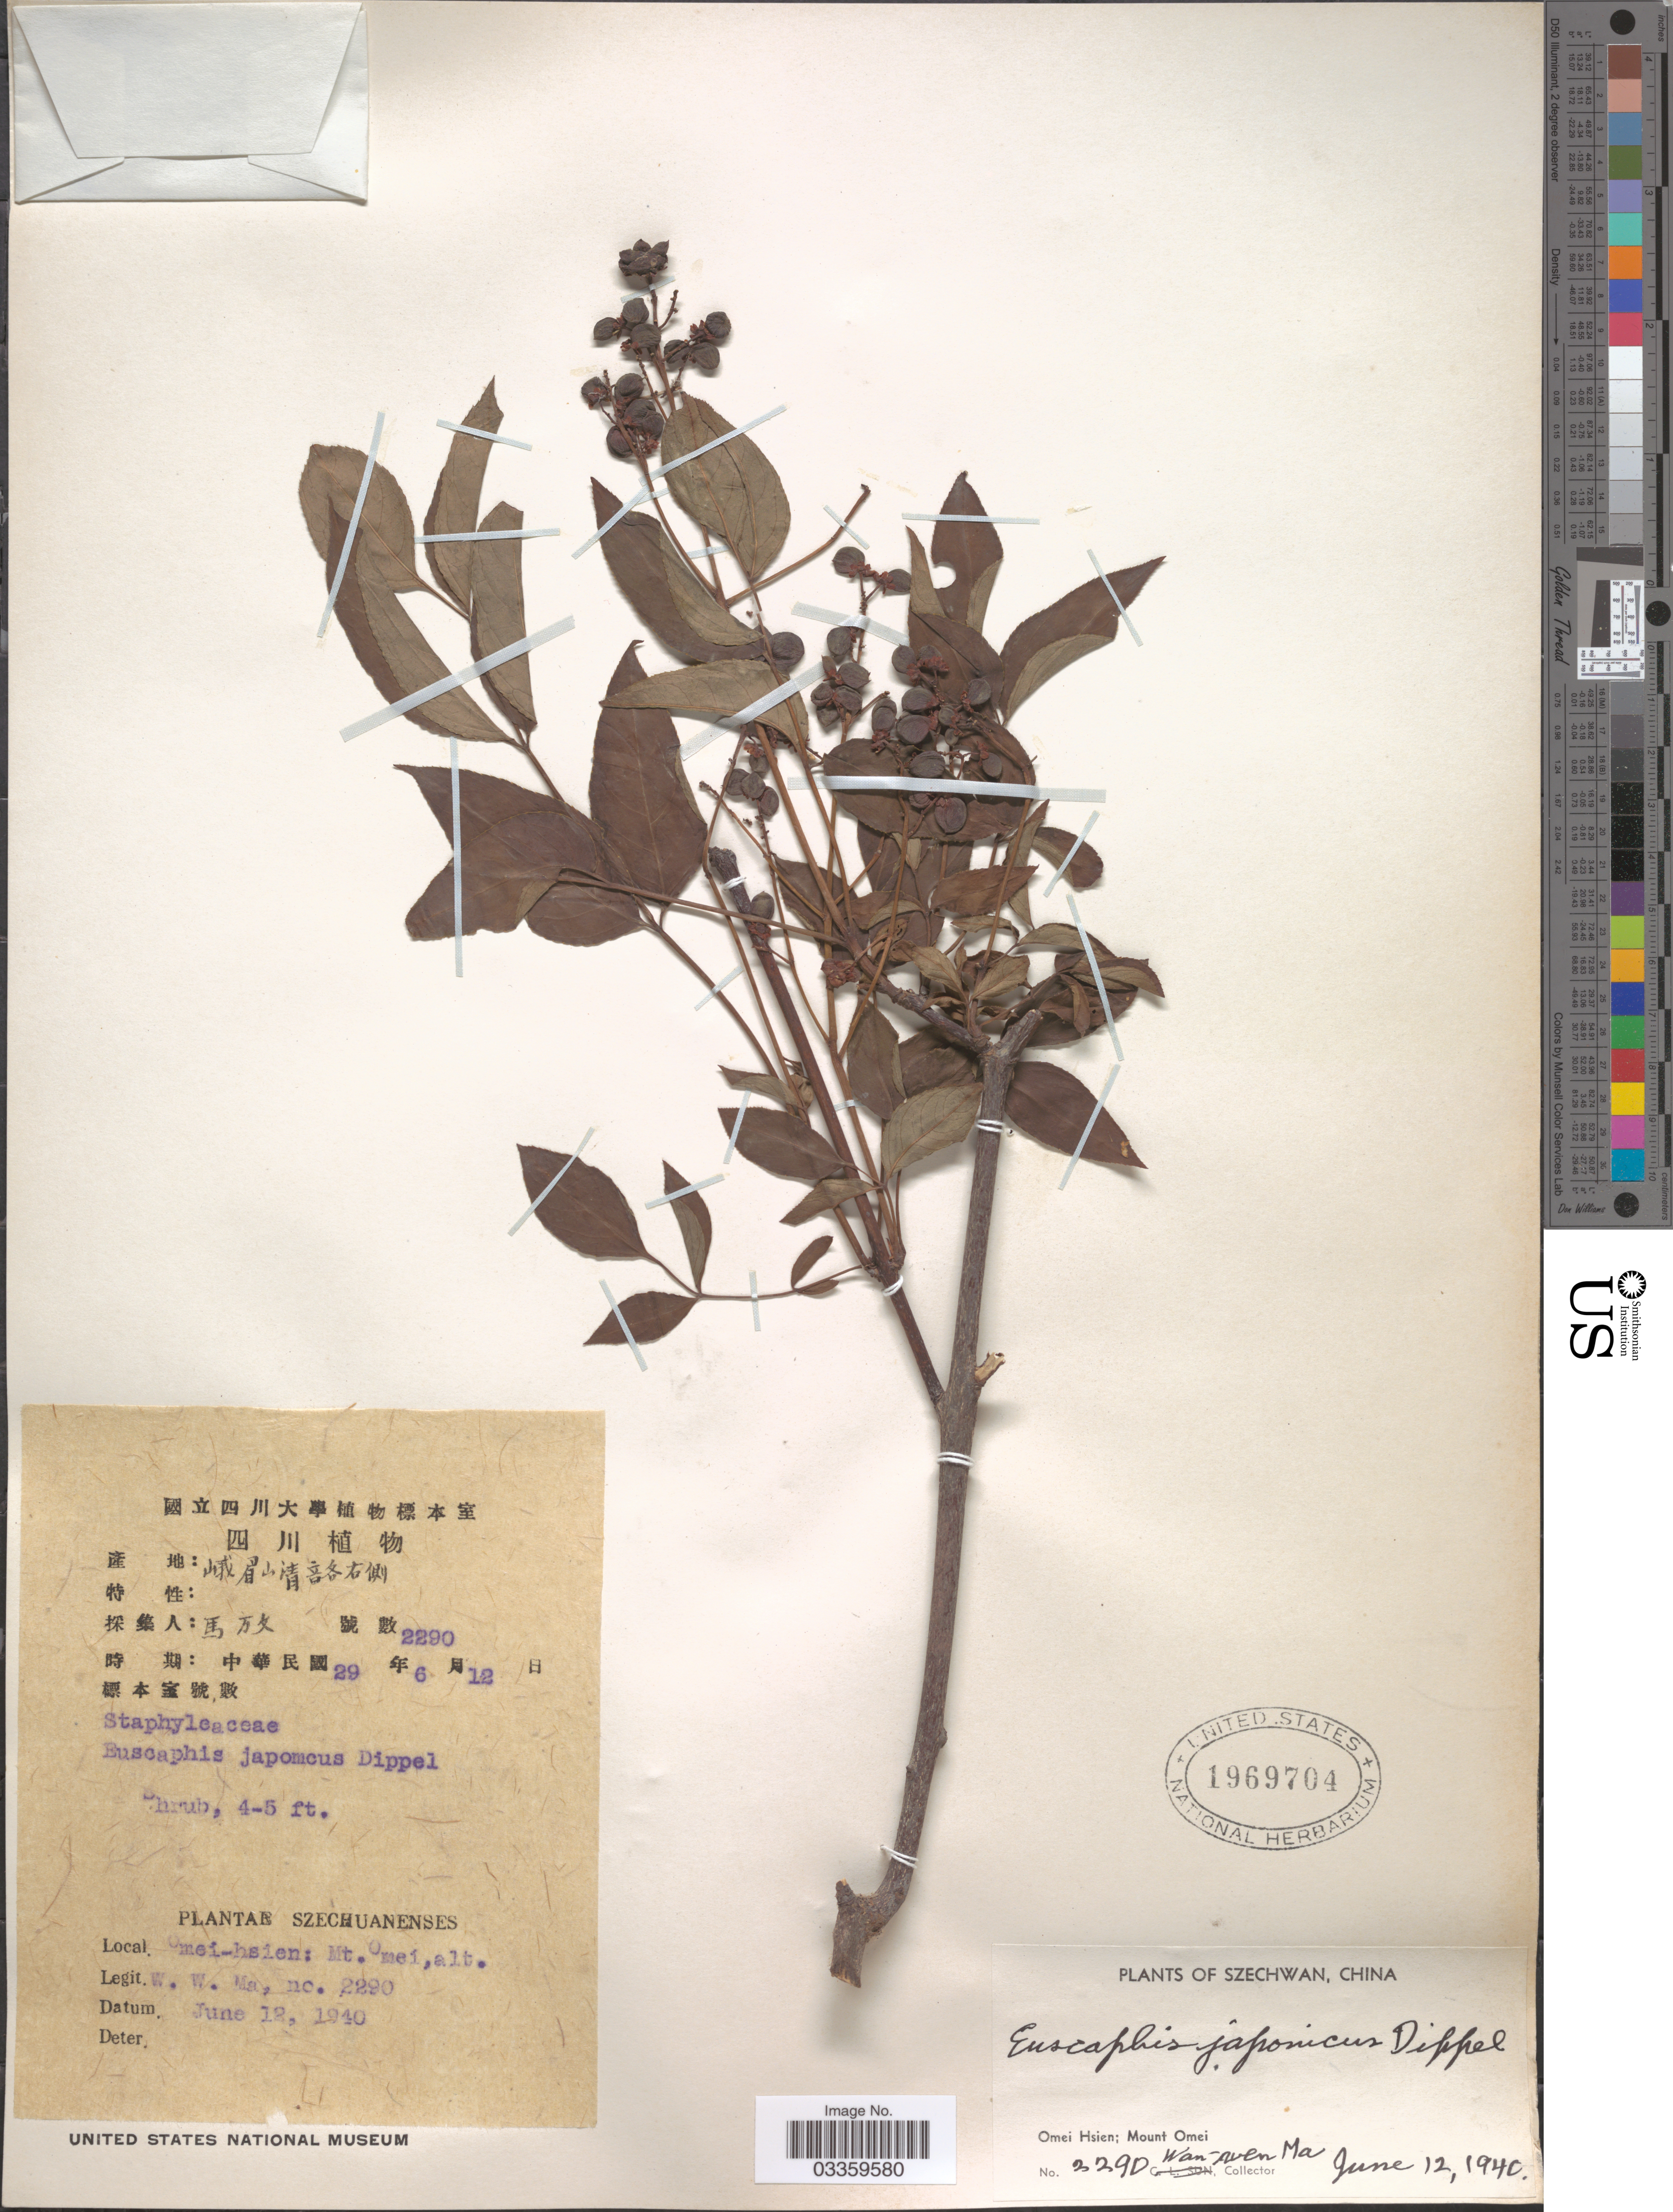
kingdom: Plantae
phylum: Tracheophyta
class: Magnoliopsida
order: Crossosomatales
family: Staphyleaceae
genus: Euscaphis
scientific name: Euscaphis japonica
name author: (Thunb.) Kanitz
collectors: W. Ma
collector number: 2290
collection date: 1940-06-12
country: China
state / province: Sichuan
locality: Szechwan, Omei Hsien; Mount Omei.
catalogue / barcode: US 1969704